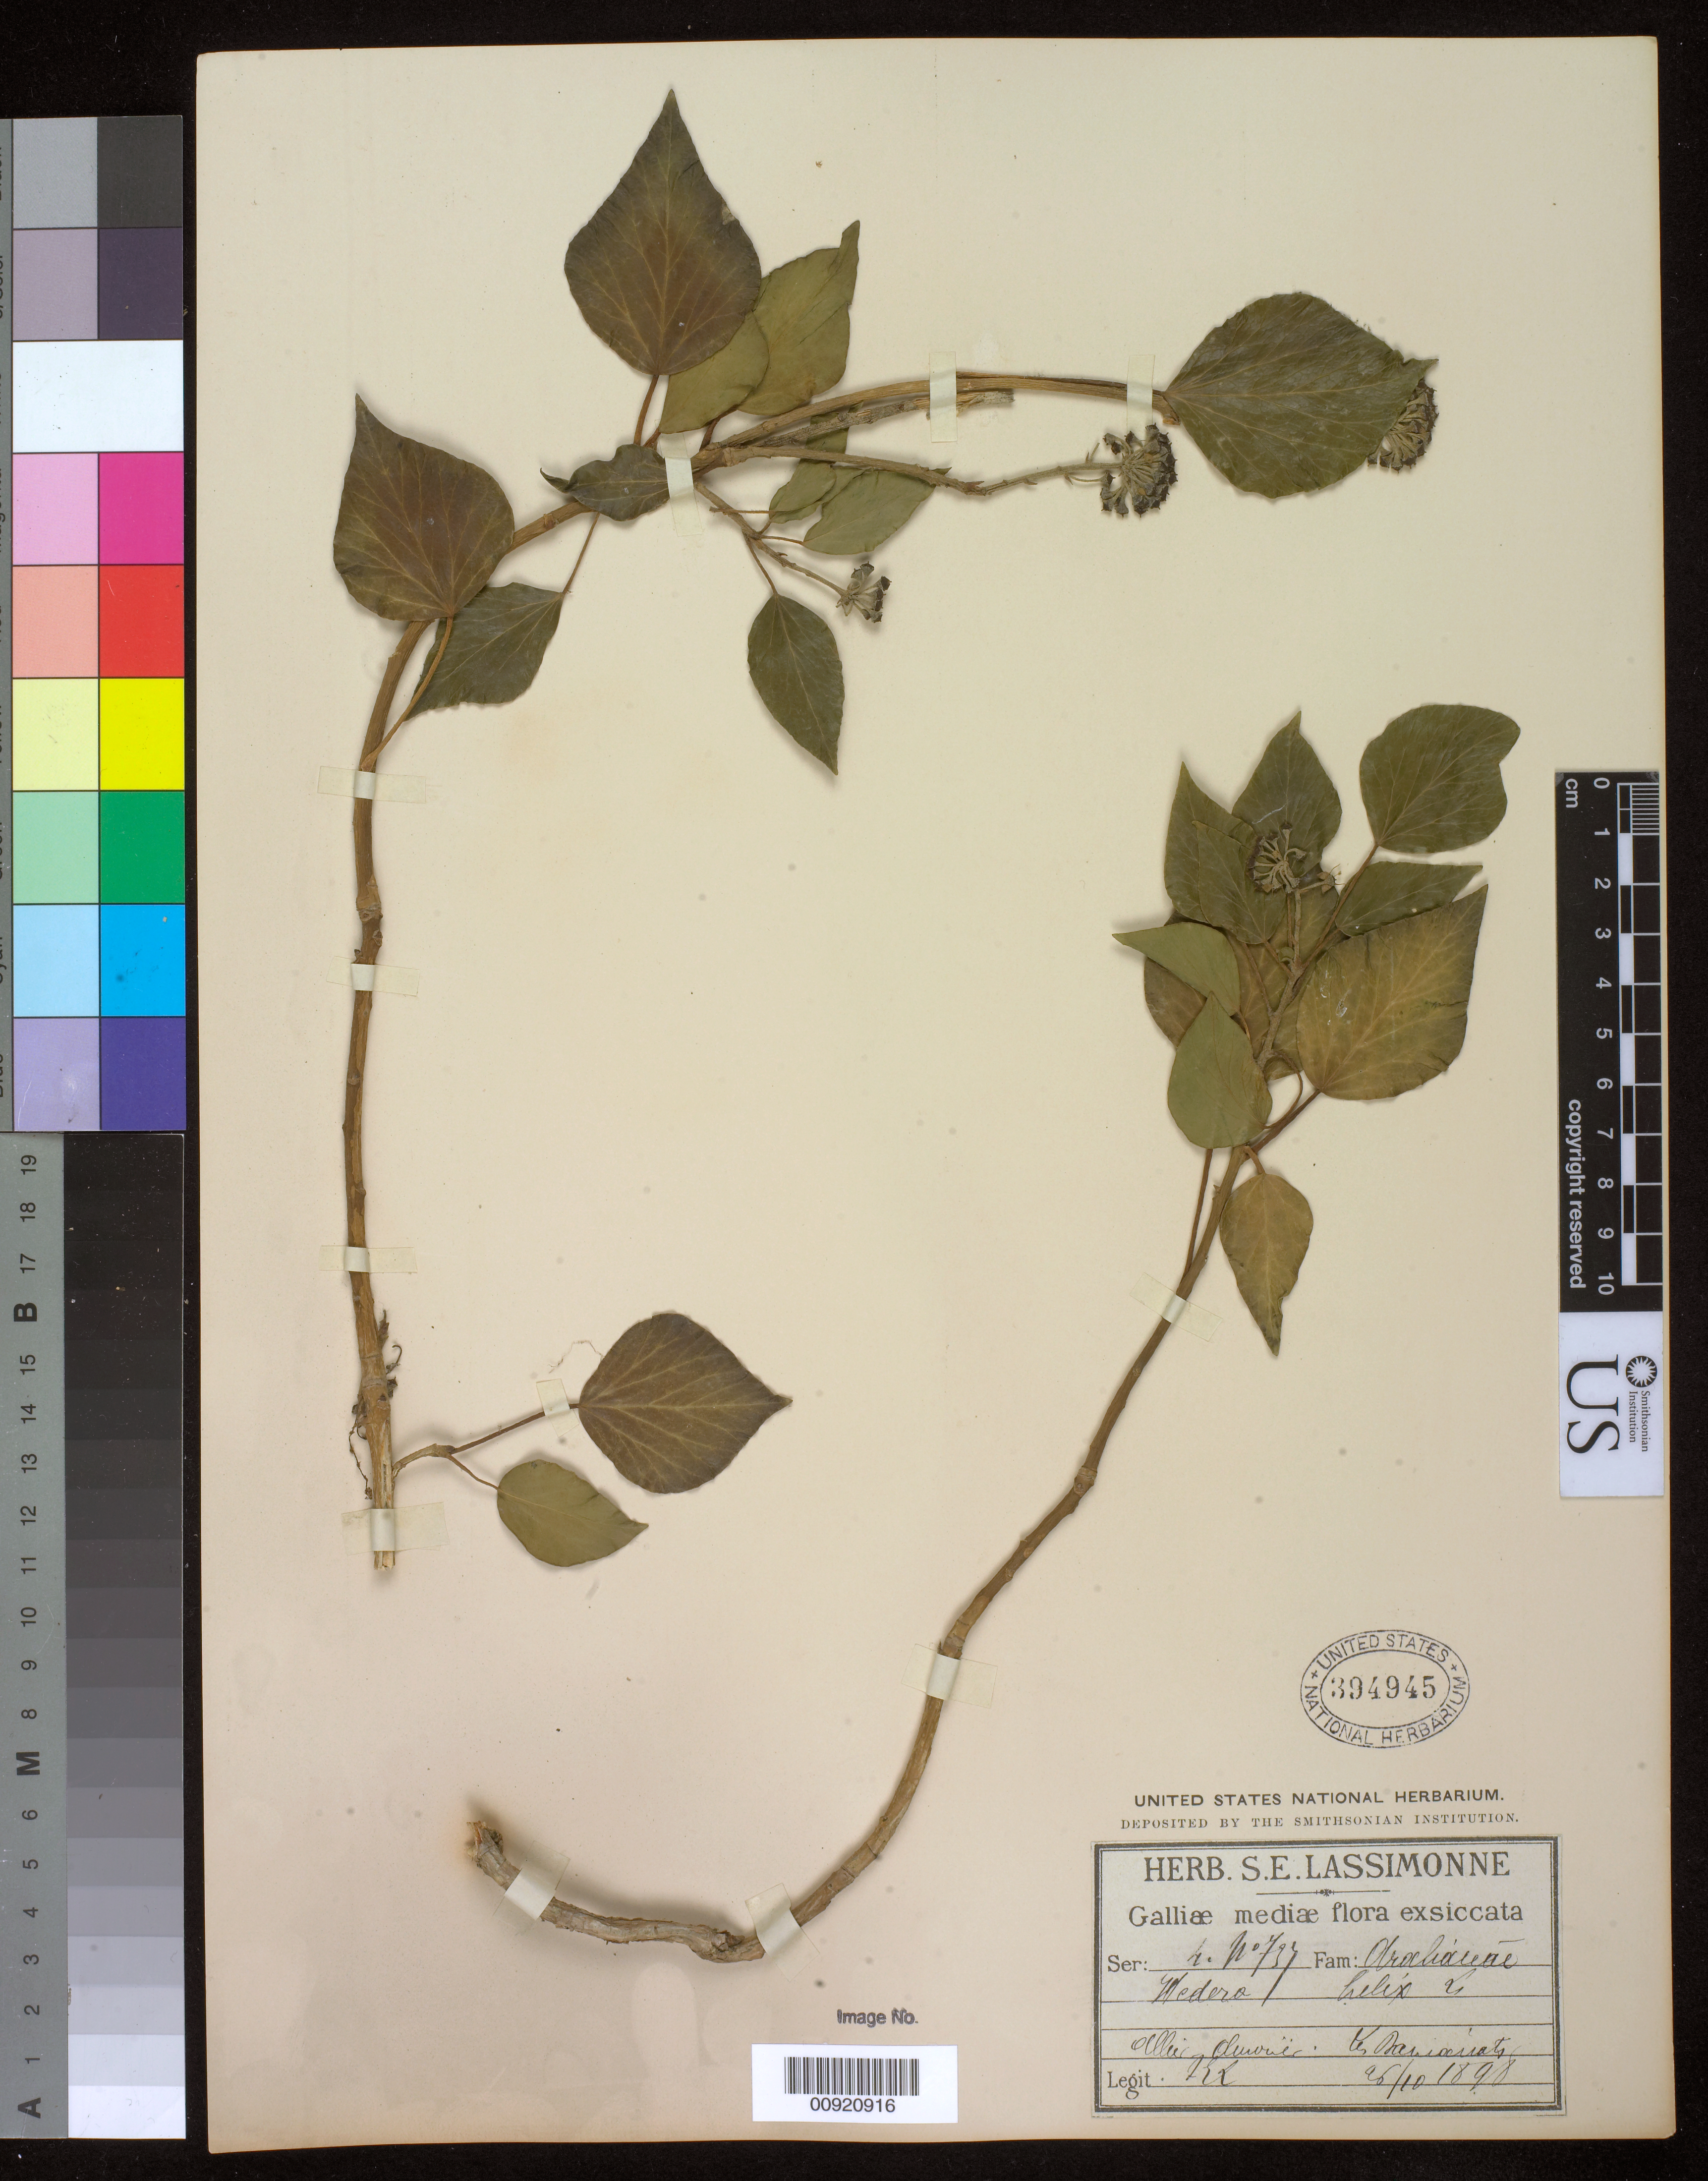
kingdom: Plantae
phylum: Tracheophyta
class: Magnoliopsida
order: Apiales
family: Araliaceae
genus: Hedera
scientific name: Hedera helix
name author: L.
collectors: L., K.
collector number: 734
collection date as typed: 26 Oct 1898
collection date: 1898-10-26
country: France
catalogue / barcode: US 394945